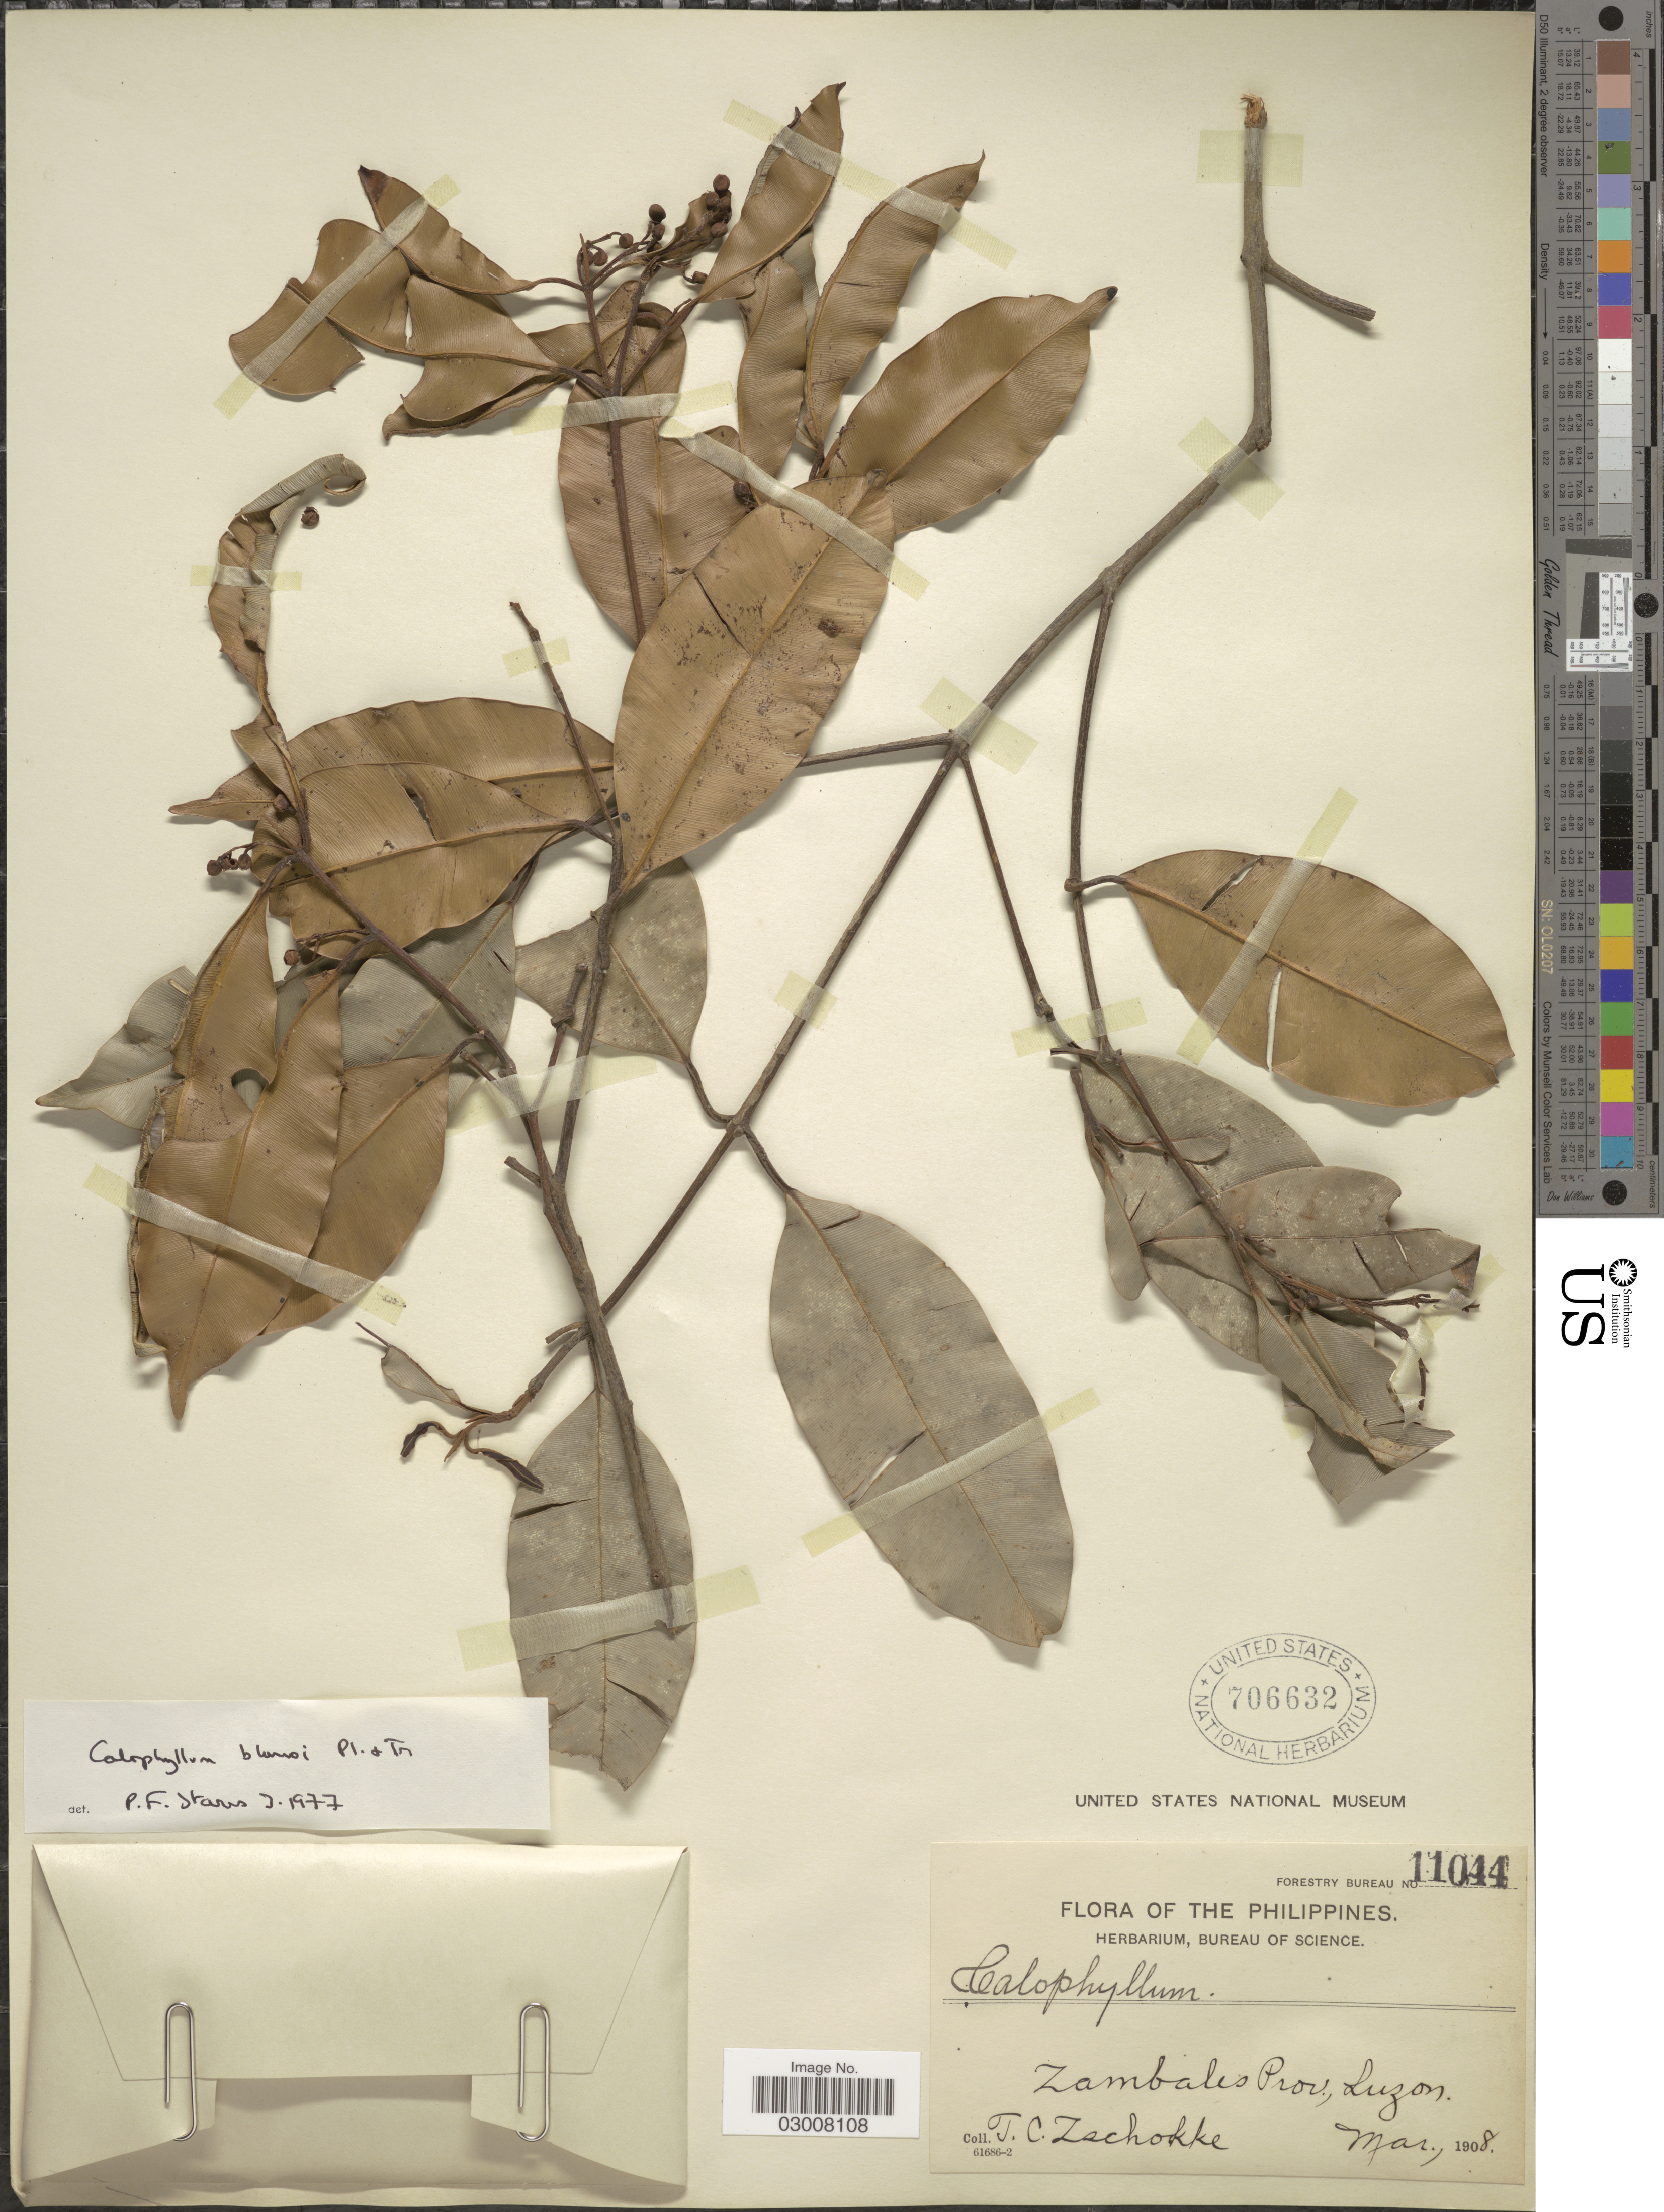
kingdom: Plantae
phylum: Tracheophyta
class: Magnoliopsida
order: Malpighiales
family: Calophyllaceae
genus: Calophyllum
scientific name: Calophyllum blancoi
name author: Planch. & Triana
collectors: T. Zachokke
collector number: Forestry Bureau 11044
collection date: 1908-03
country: Philippines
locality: Zambales Prov. Luzon.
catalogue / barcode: US 706632